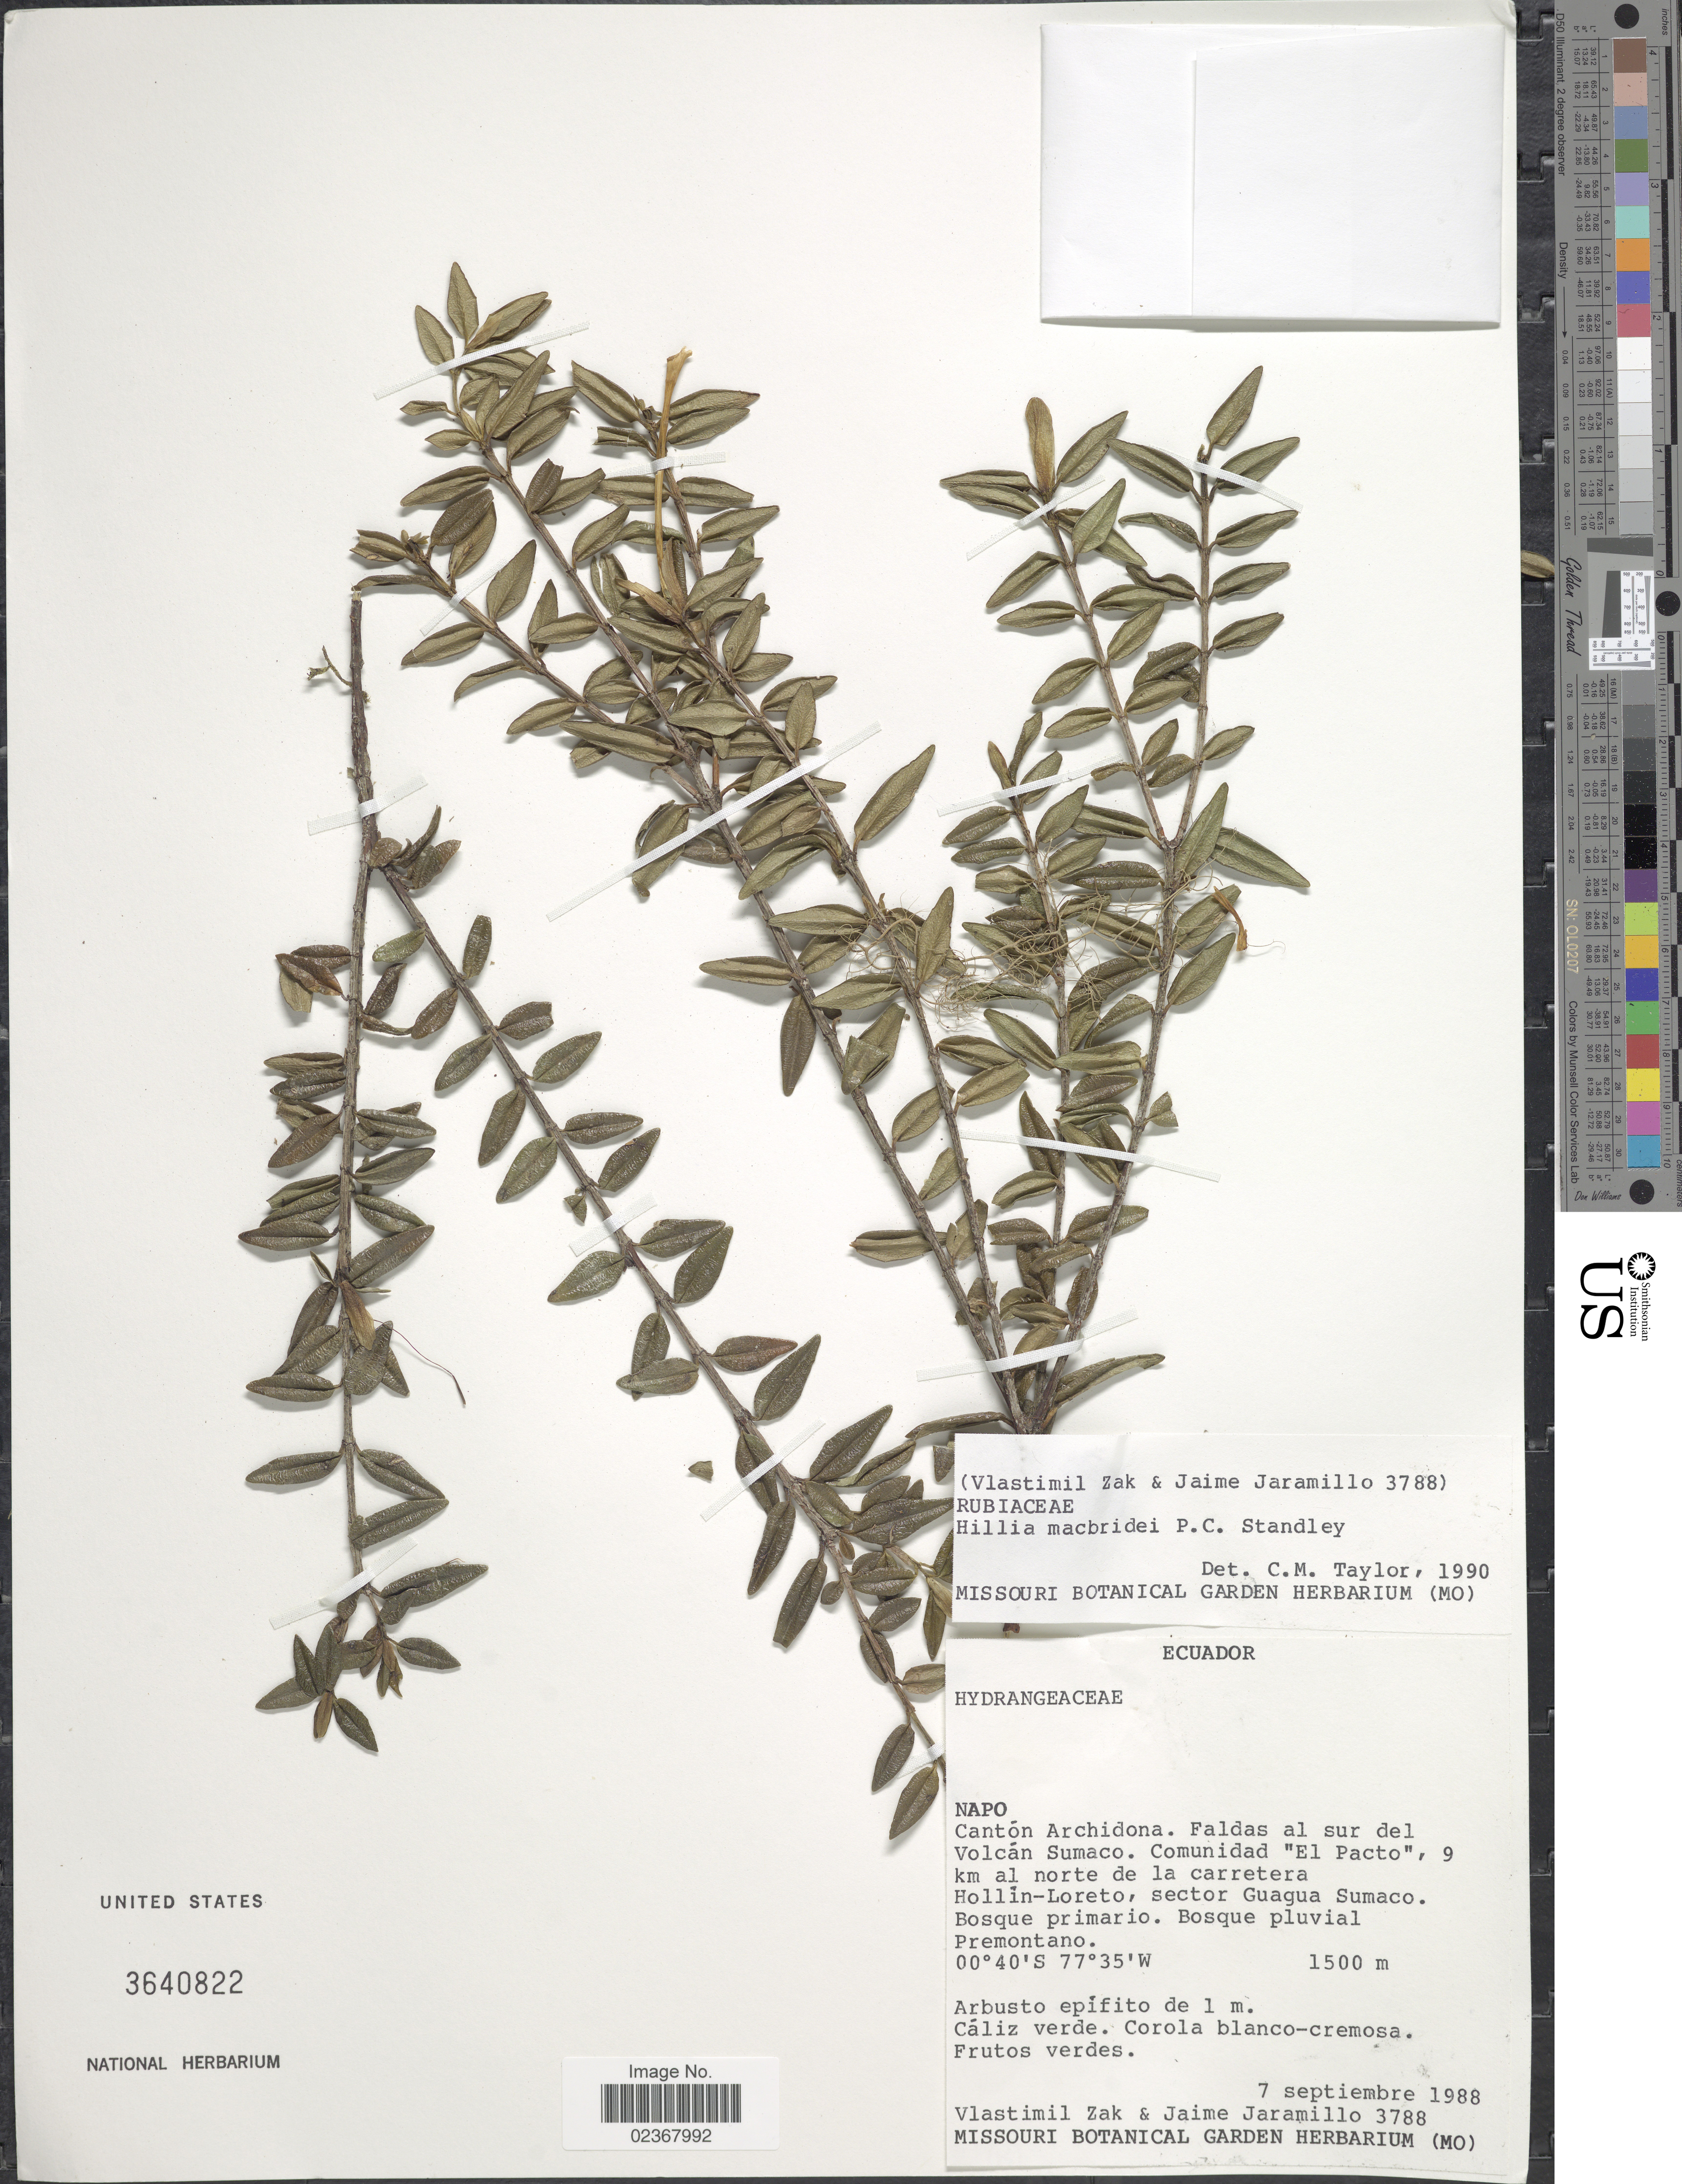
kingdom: Plantae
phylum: Tracheophyta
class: Magnoliopsida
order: Gentianales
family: Rubiaceae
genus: Hillia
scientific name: Hillia macbridei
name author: Standl.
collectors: V. Zak & J. Jaramillo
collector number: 3788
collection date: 1988-09-07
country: Ecuador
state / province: Napo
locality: Canton Archidona, Faldas al sur del Volcan Sumaco, Comunidad El Pacto 9 km al norte de la carretera, Hollin-Loreto, scetor Guagua Semuco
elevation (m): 1500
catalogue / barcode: US 3640822